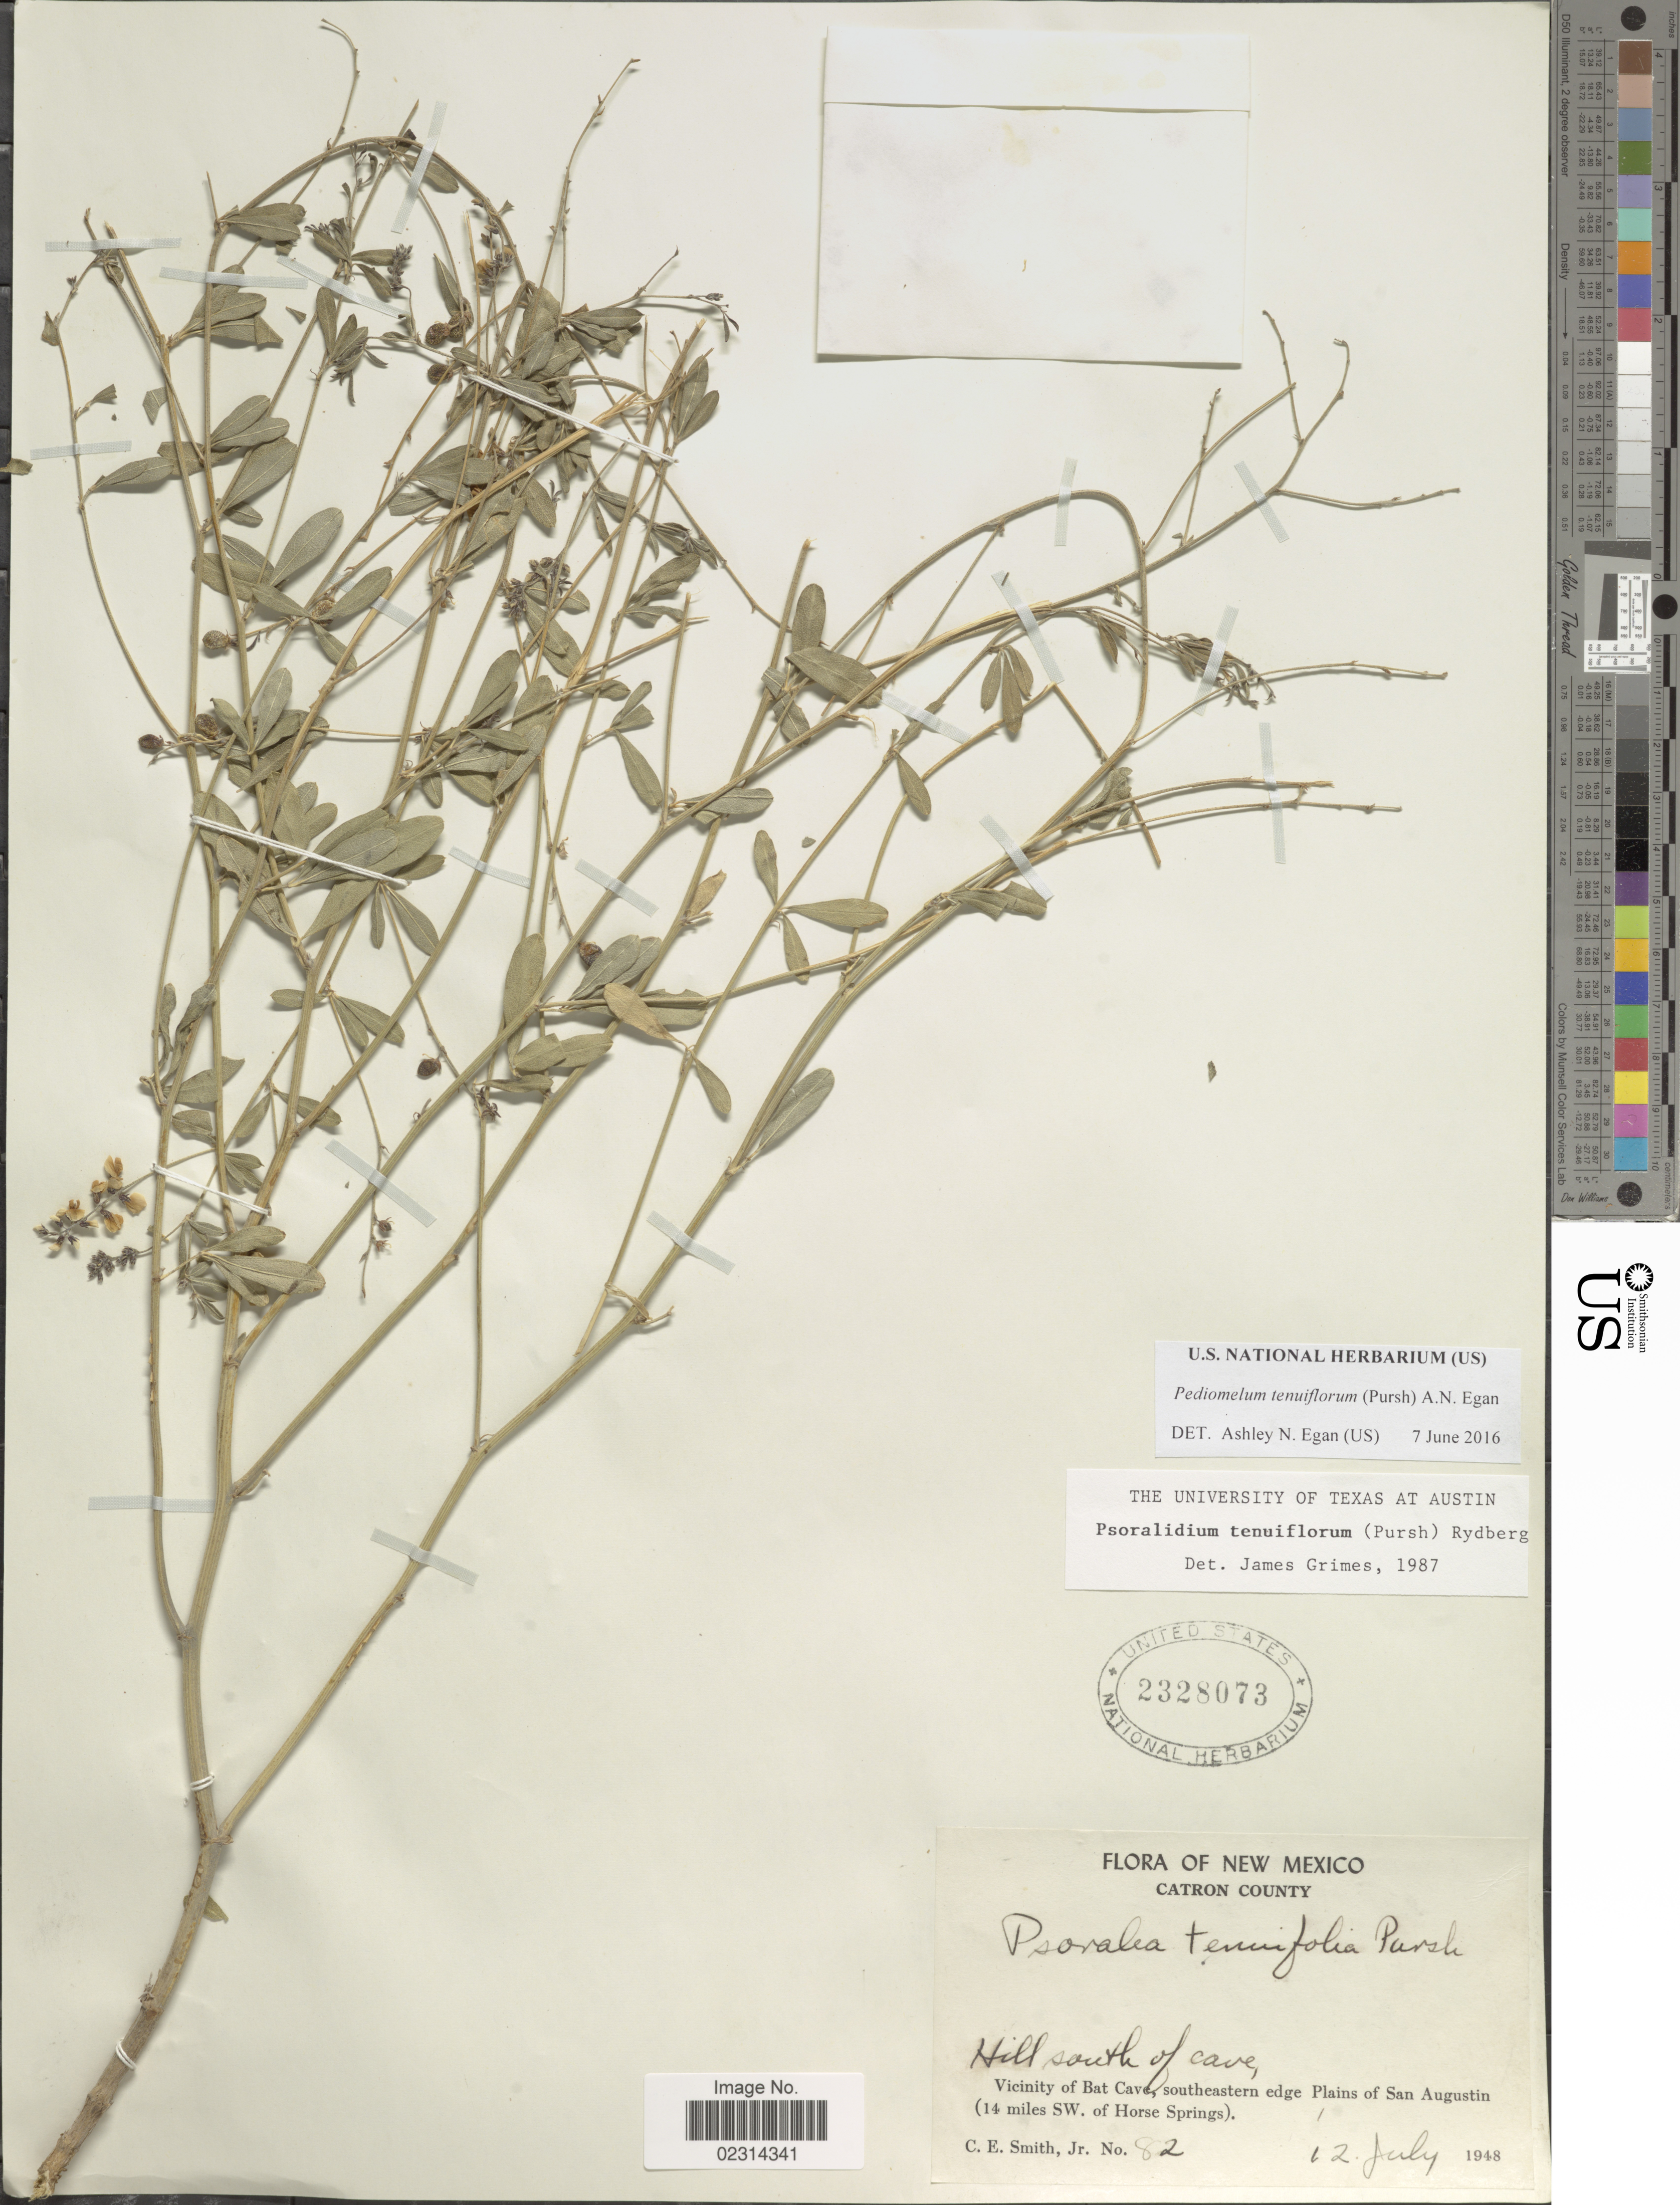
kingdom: Plantae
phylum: Tracheophyta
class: Magnoliopsida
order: Fabales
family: Fabaceae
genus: Psoralidium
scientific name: Psoralidium tenuiflorum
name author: (Pursh) Rydb.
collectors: C. E. Smith Jr.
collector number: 82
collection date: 1948-07-12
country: United States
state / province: New Mexico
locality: Catron County. Vicinity of Bat Cave, southeastern edge of Plains of San Augustin (14 miles SW. of Horse Springs)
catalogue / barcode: US 2328073